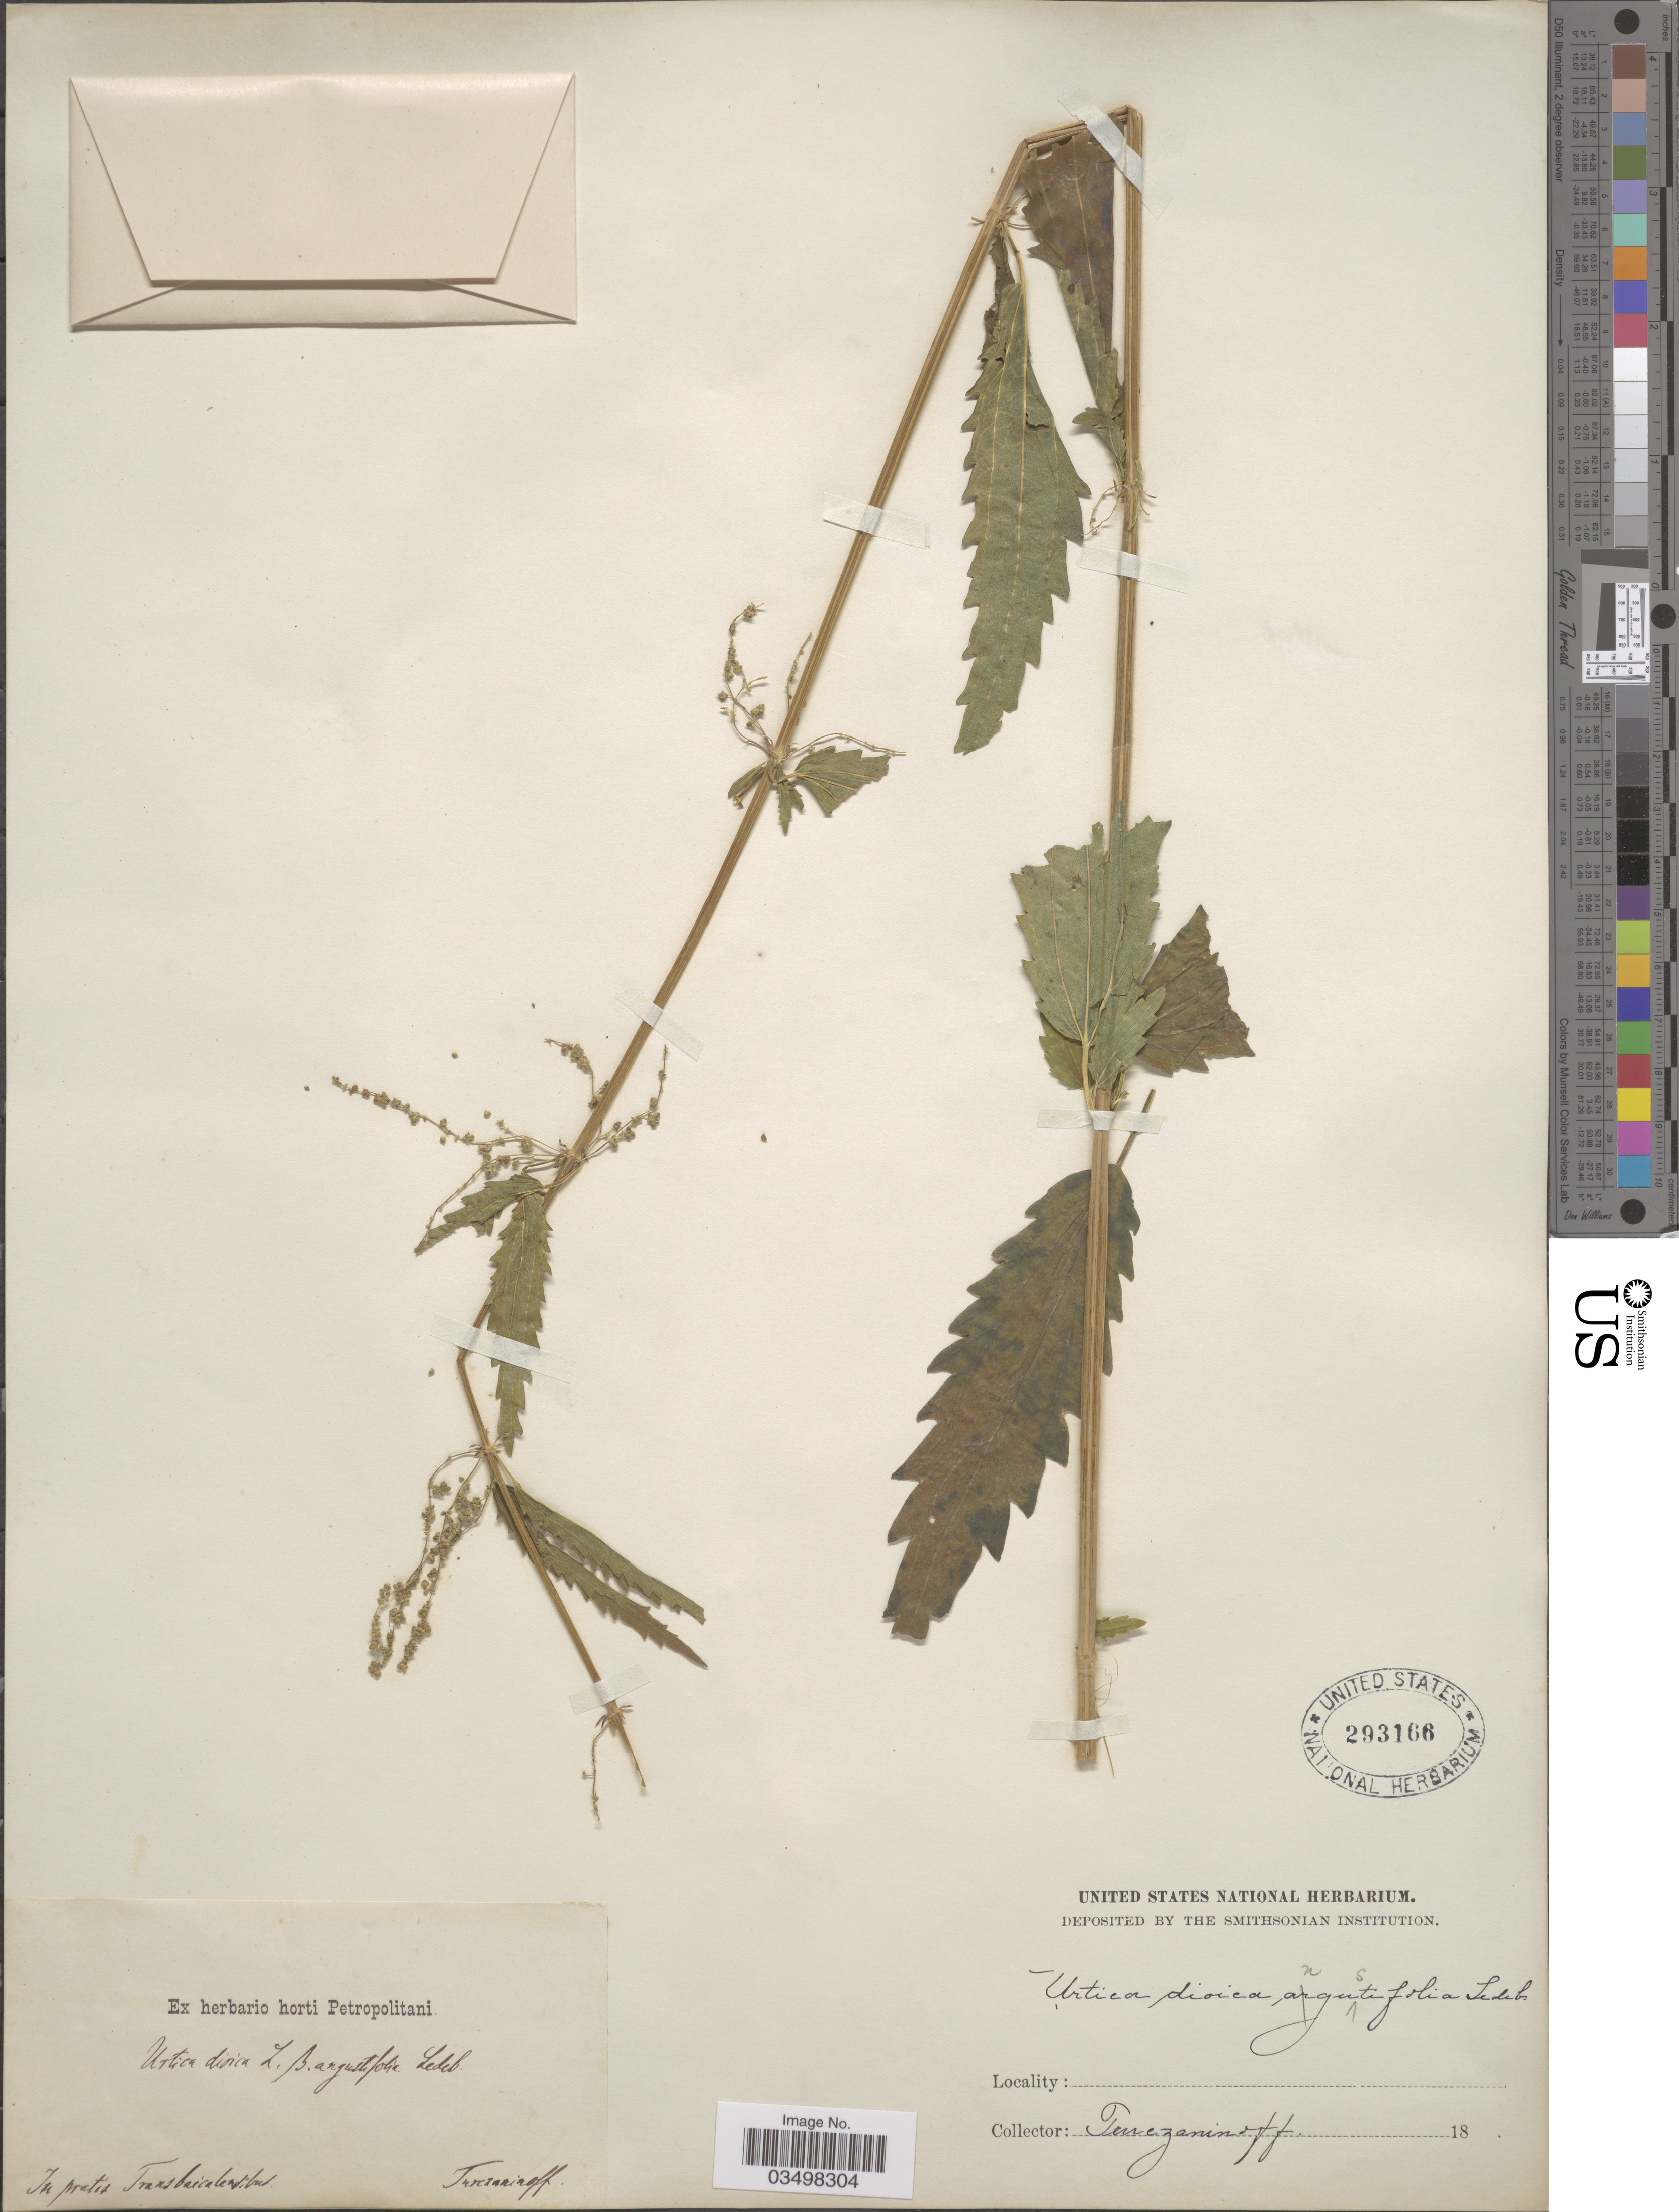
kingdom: Plantae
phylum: Tracheophyta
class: Magnoliopsida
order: Rosales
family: Urticaceae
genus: Urtica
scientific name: Urtica angustifolia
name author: Fisch. ex Hornem.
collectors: N. Turczaninow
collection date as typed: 18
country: Russian Federation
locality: In Pratis Transbaicalensibus.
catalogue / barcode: US 293166